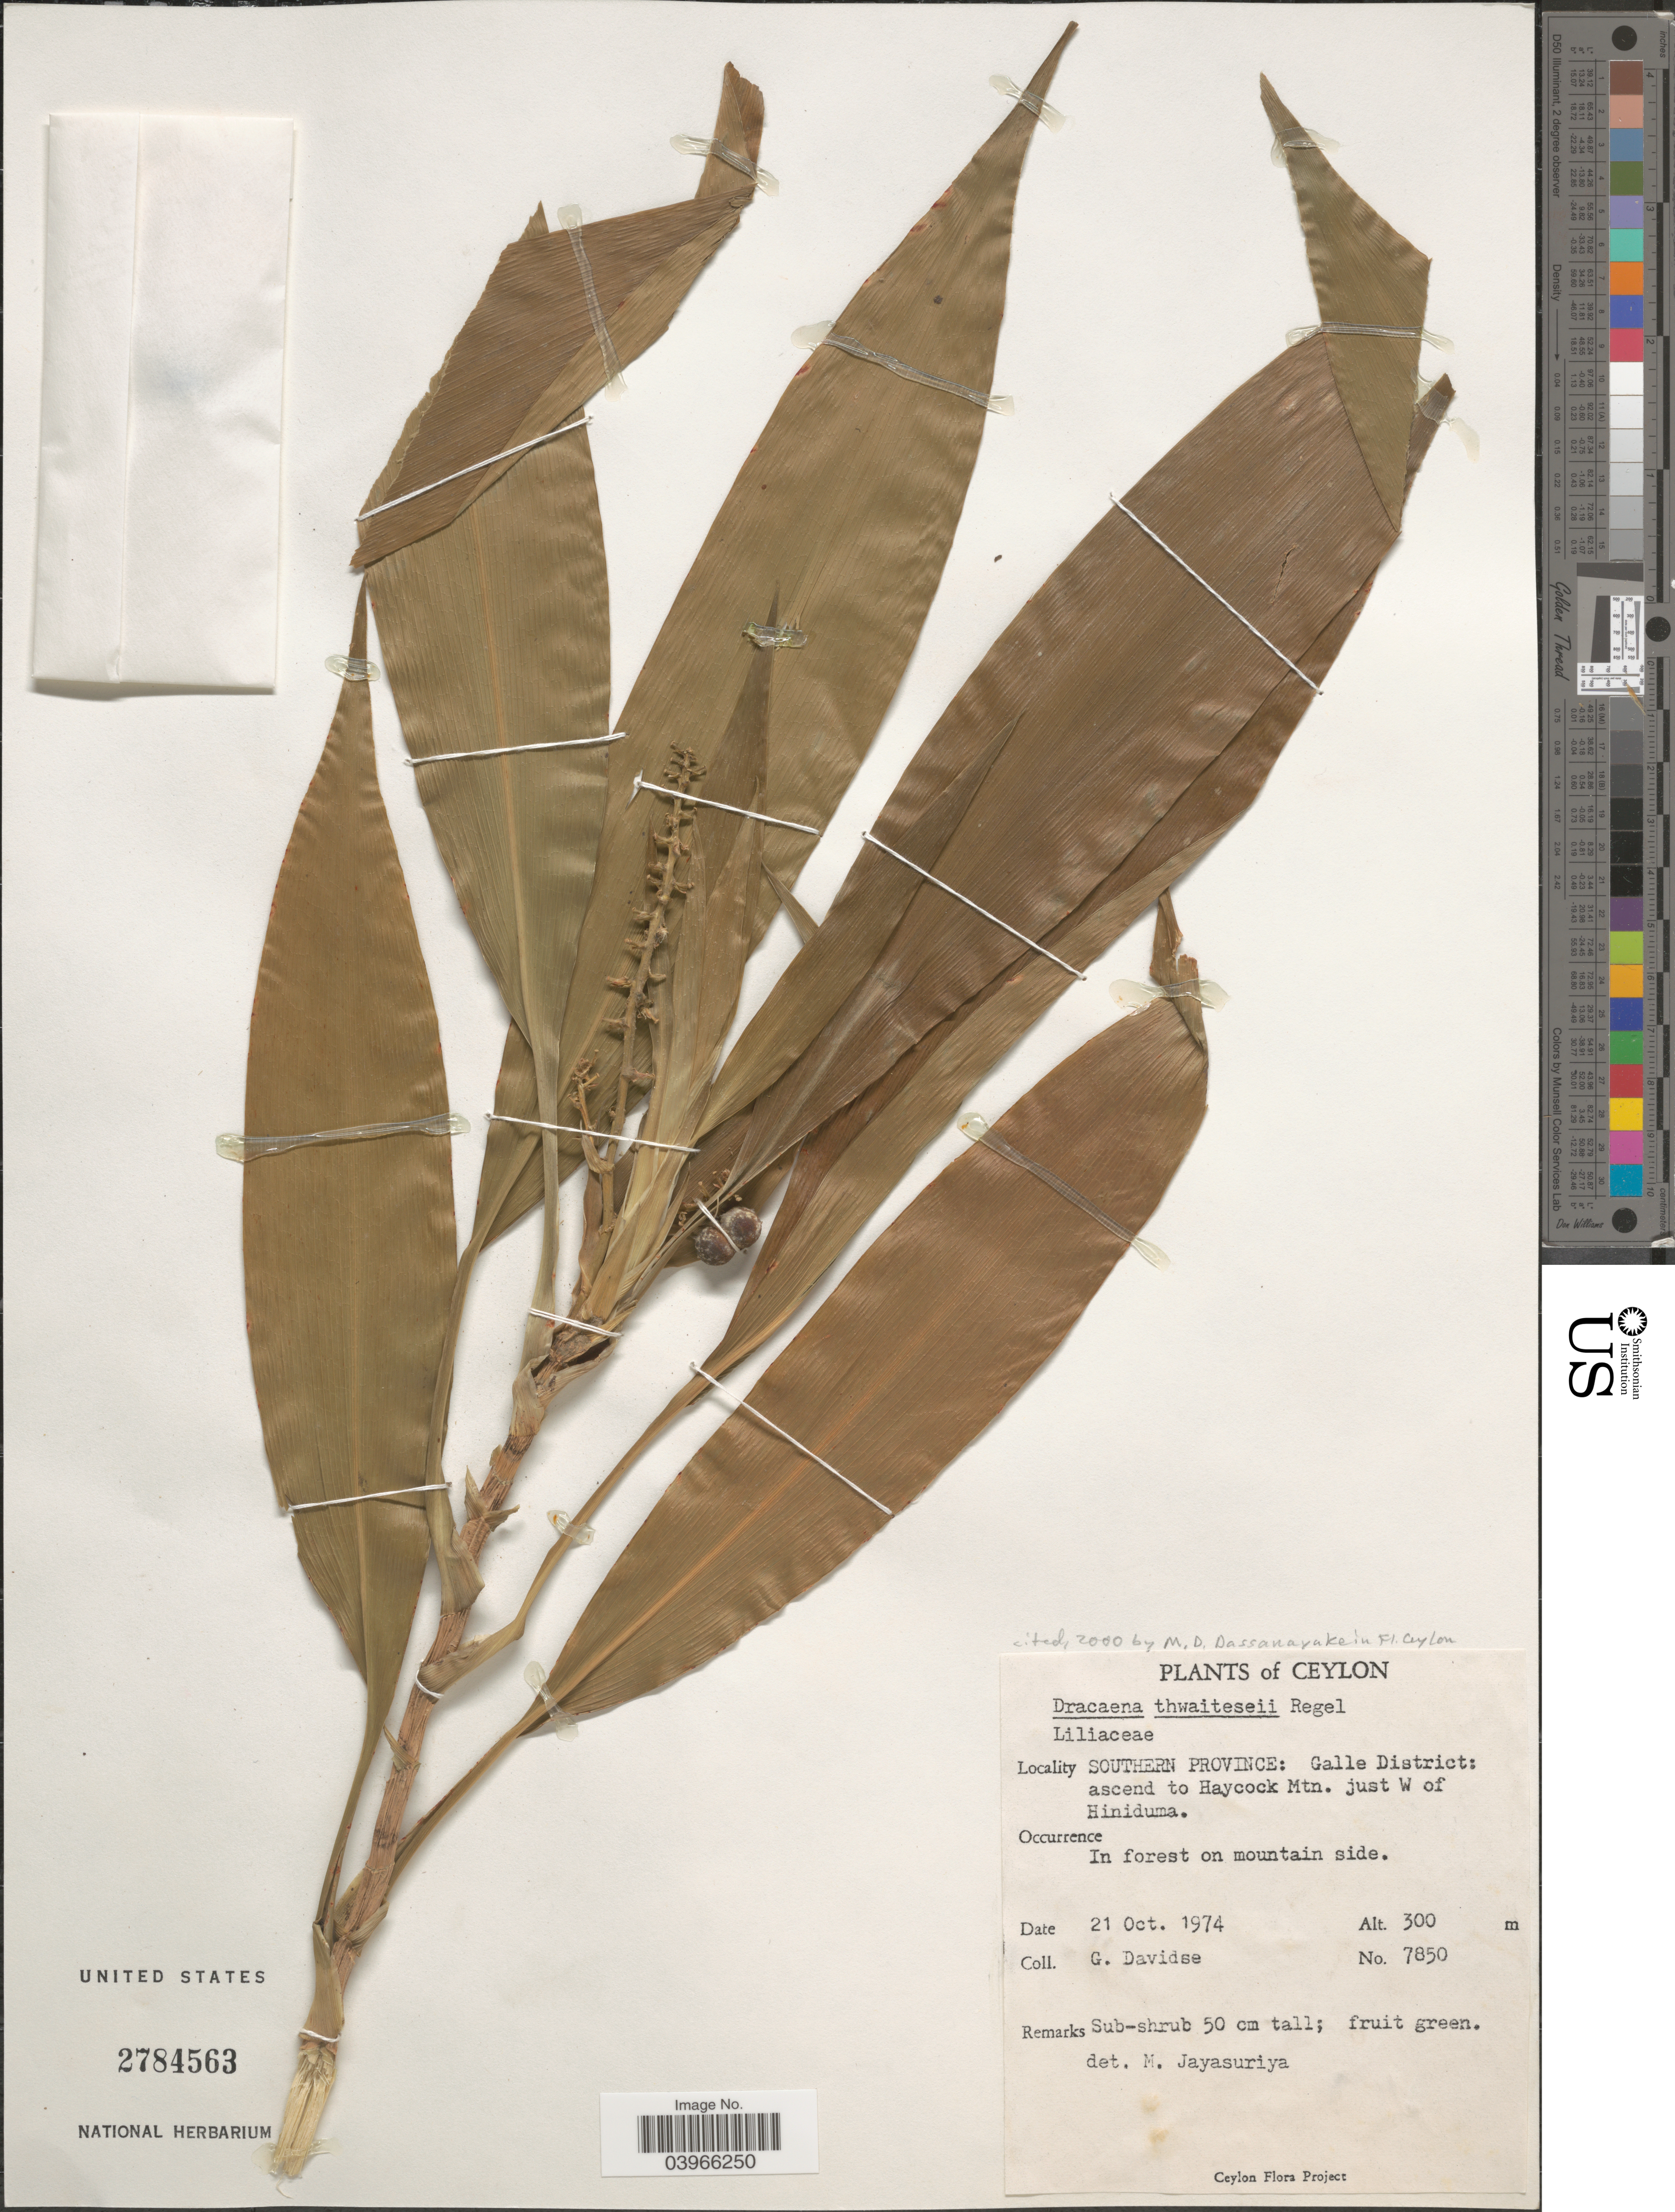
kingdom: Plantae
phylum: Tracheophyta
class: Liliopsida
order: Asparagales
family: Asparagaceae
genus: Dracaena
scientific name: Dracaena thwaitesii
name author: Regel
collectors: G. Davidse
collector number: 7850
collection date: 1974-10-21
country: Sri Lanka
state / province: Southern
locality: Ceylon. Southern Province: Galle District: ascend to Haycock Mtn. just W of Hiniduma. In forest on mountain side.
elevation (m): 300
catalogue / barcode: US 2784563